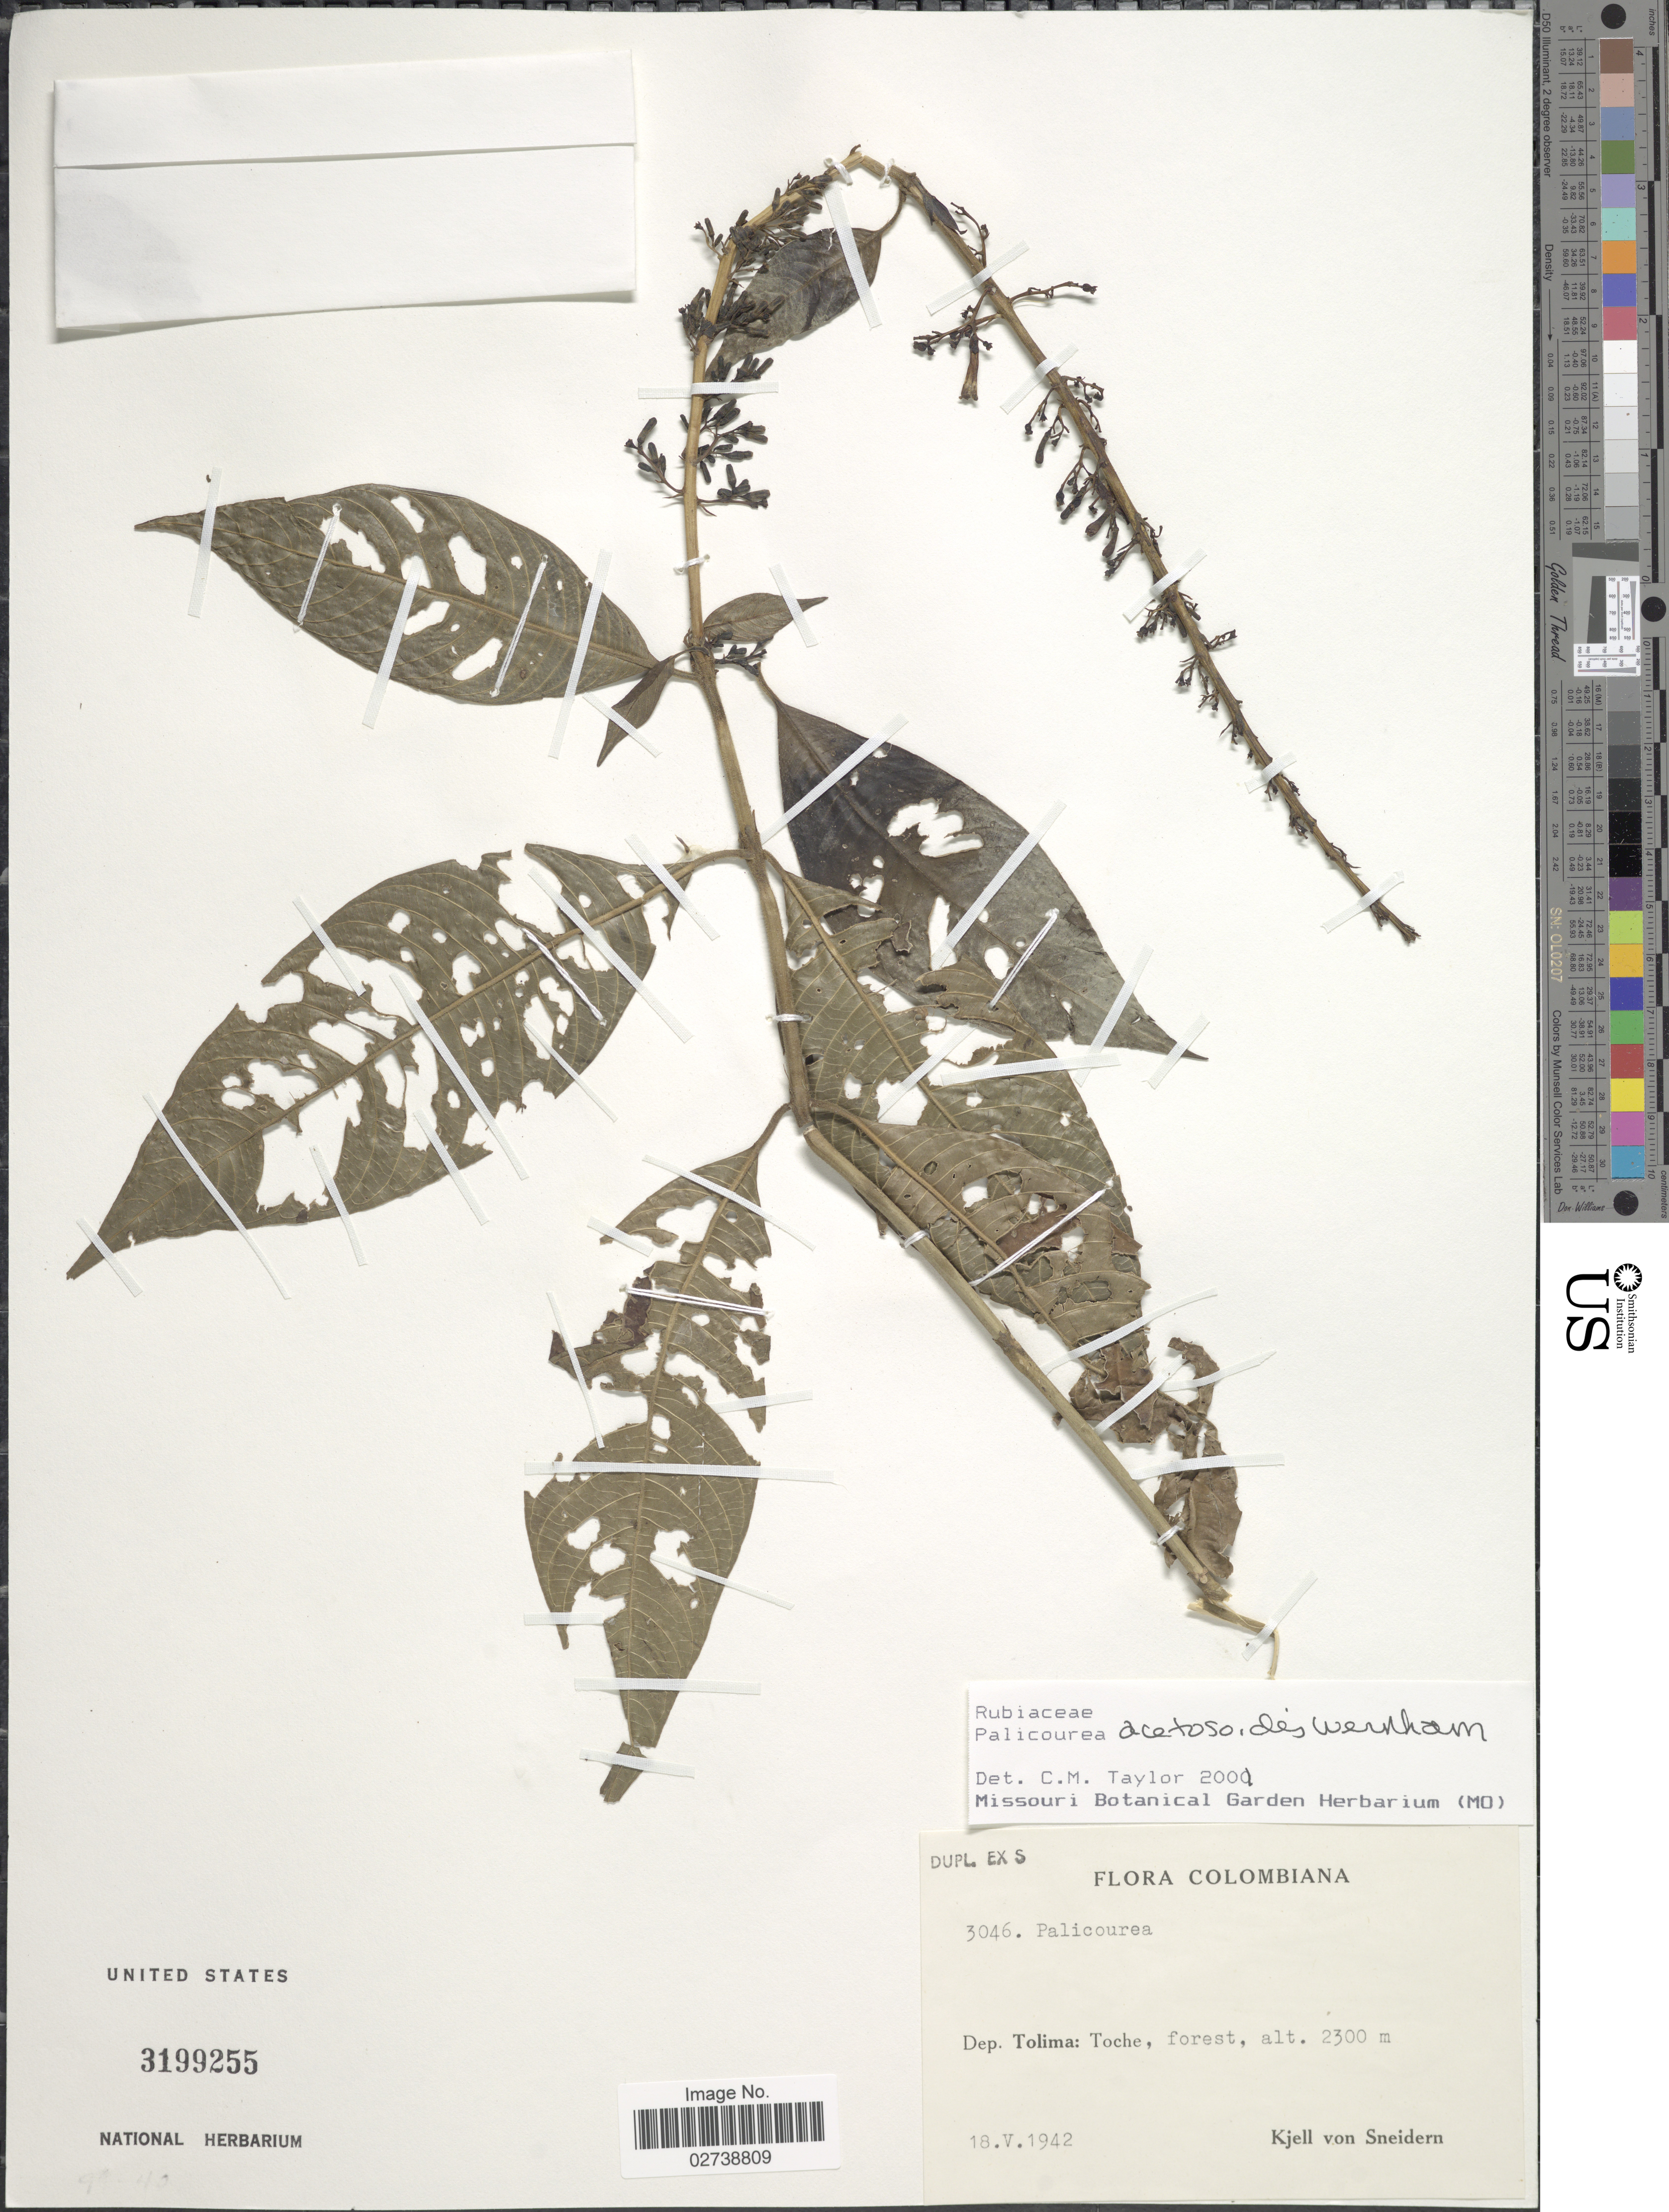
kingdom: Plantae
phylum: Tracheophyta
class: Magnoliopsida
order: Gentianales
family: Rubiaceae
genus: Palicourea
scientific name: Palicourea acetosoides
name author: Wernham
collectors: K. von Sneidern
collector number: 3046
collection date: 1942-05-18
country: Colombia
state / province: Tolima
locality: Dep. Tolima: Toche, forest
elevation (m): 2300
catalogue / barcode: US 3199255